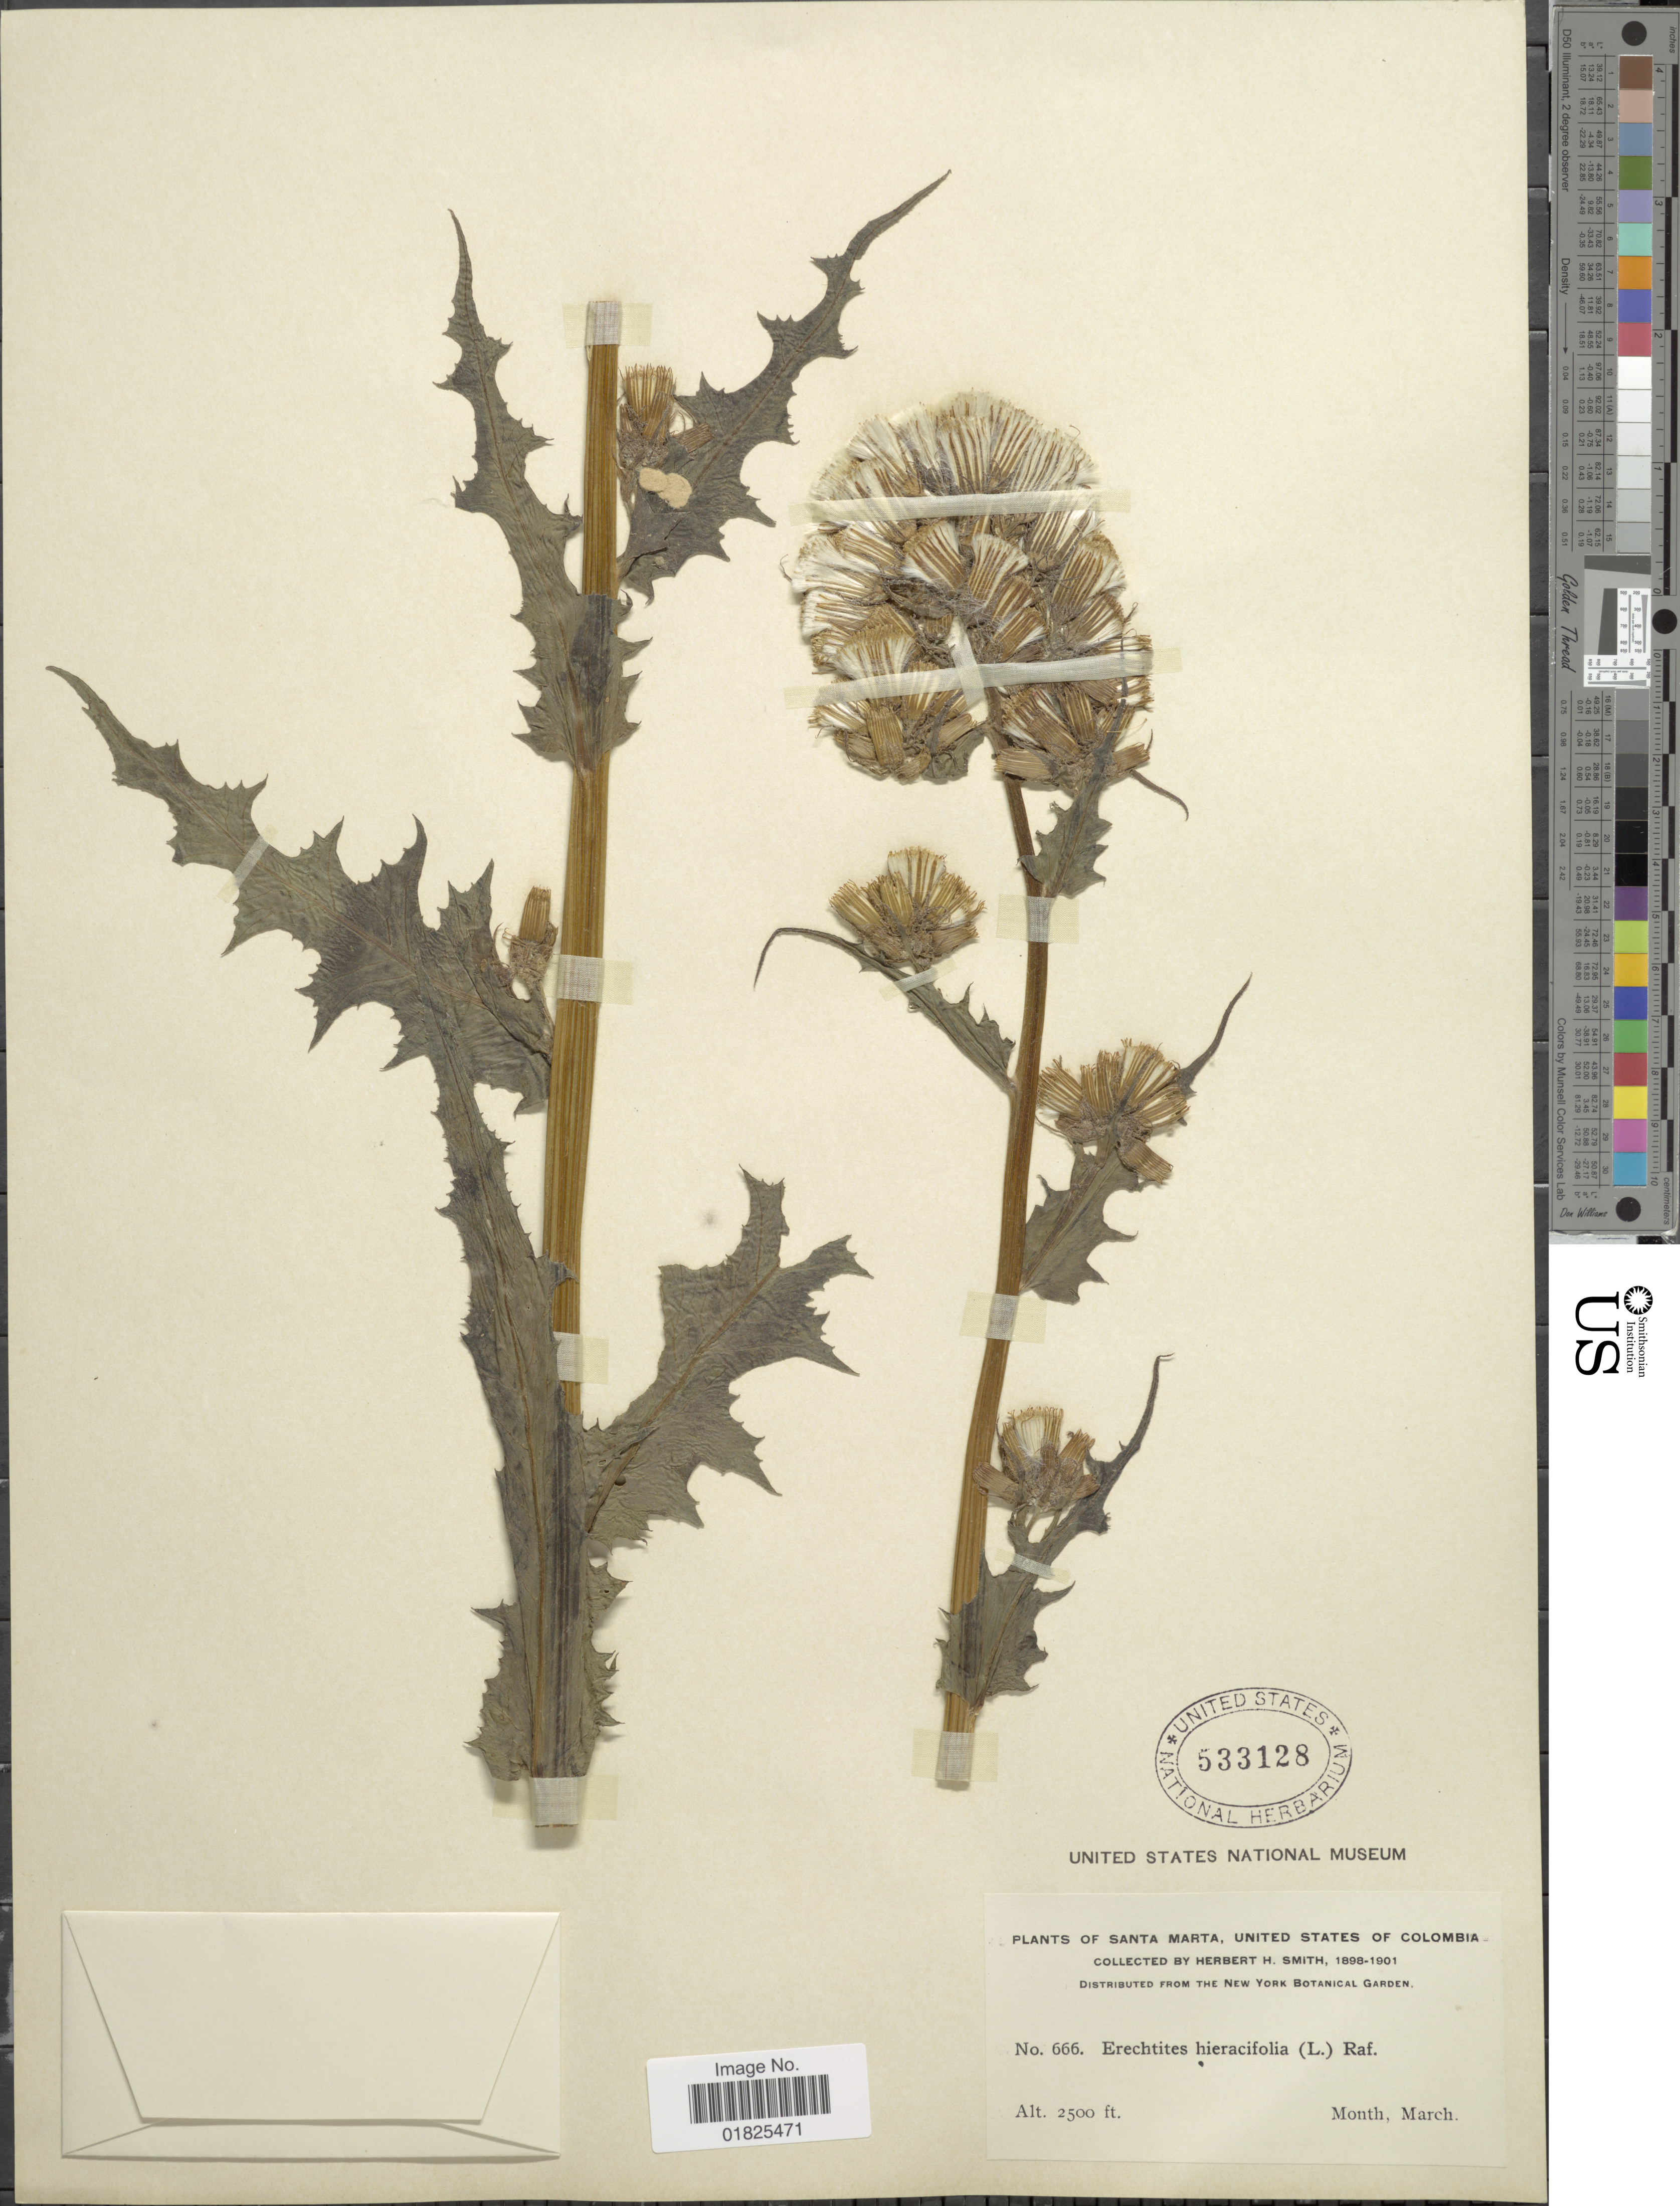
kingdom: Plantae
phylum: Tracheophyta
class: Magnoliopsida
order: Asterales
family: Asteraceae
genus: Erechtites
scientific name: Erechtites hieraciifolius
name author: (L.) Raf. ex DC.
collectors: Herbert H. Smith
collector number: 666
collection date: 1898-03/1901-03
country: Colombia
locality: Santa Marta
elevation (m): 762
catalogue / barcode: US 533128